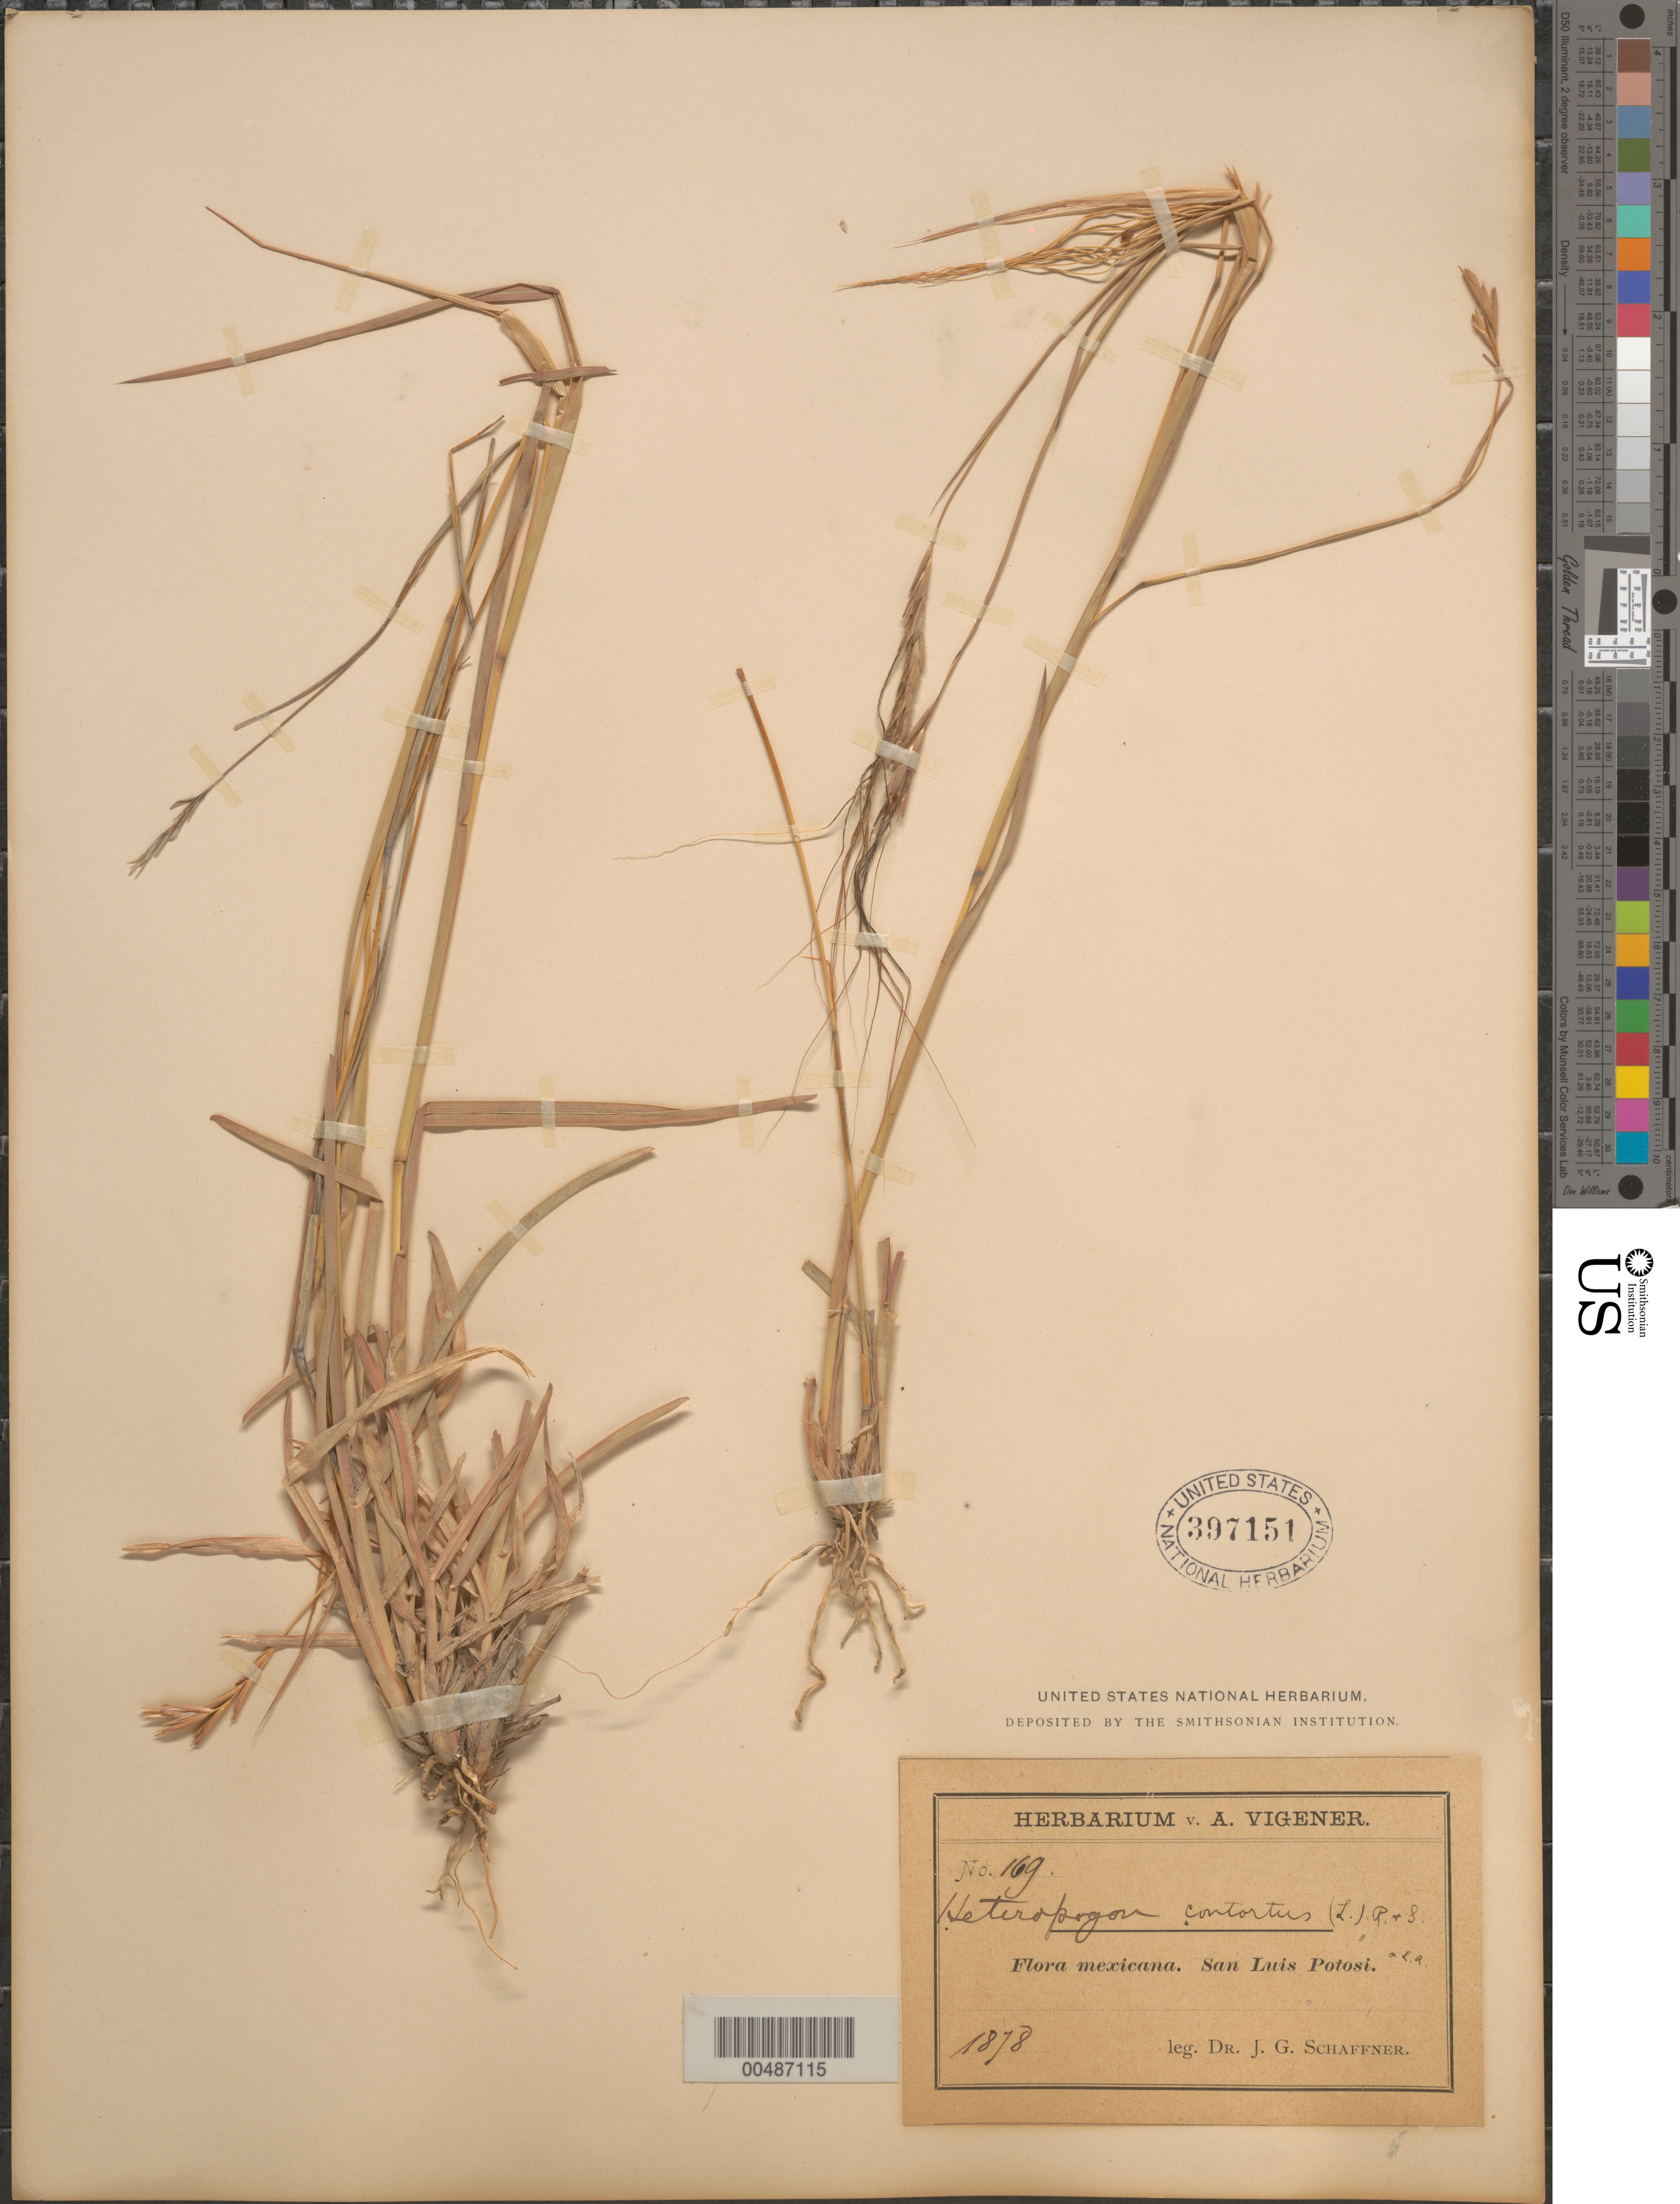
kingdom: Plantae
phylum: Tracheophyta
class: Liliopsida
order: Poales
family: Poaceae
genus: Heteropogon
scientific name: Heteropogon contortus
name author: (L.) P. Beauv. ex Roem. & Schult.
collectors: J. G. Schaffner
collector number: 169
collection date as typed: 1878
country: Mexico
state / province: San Luis Potosi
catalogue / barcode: US 397151